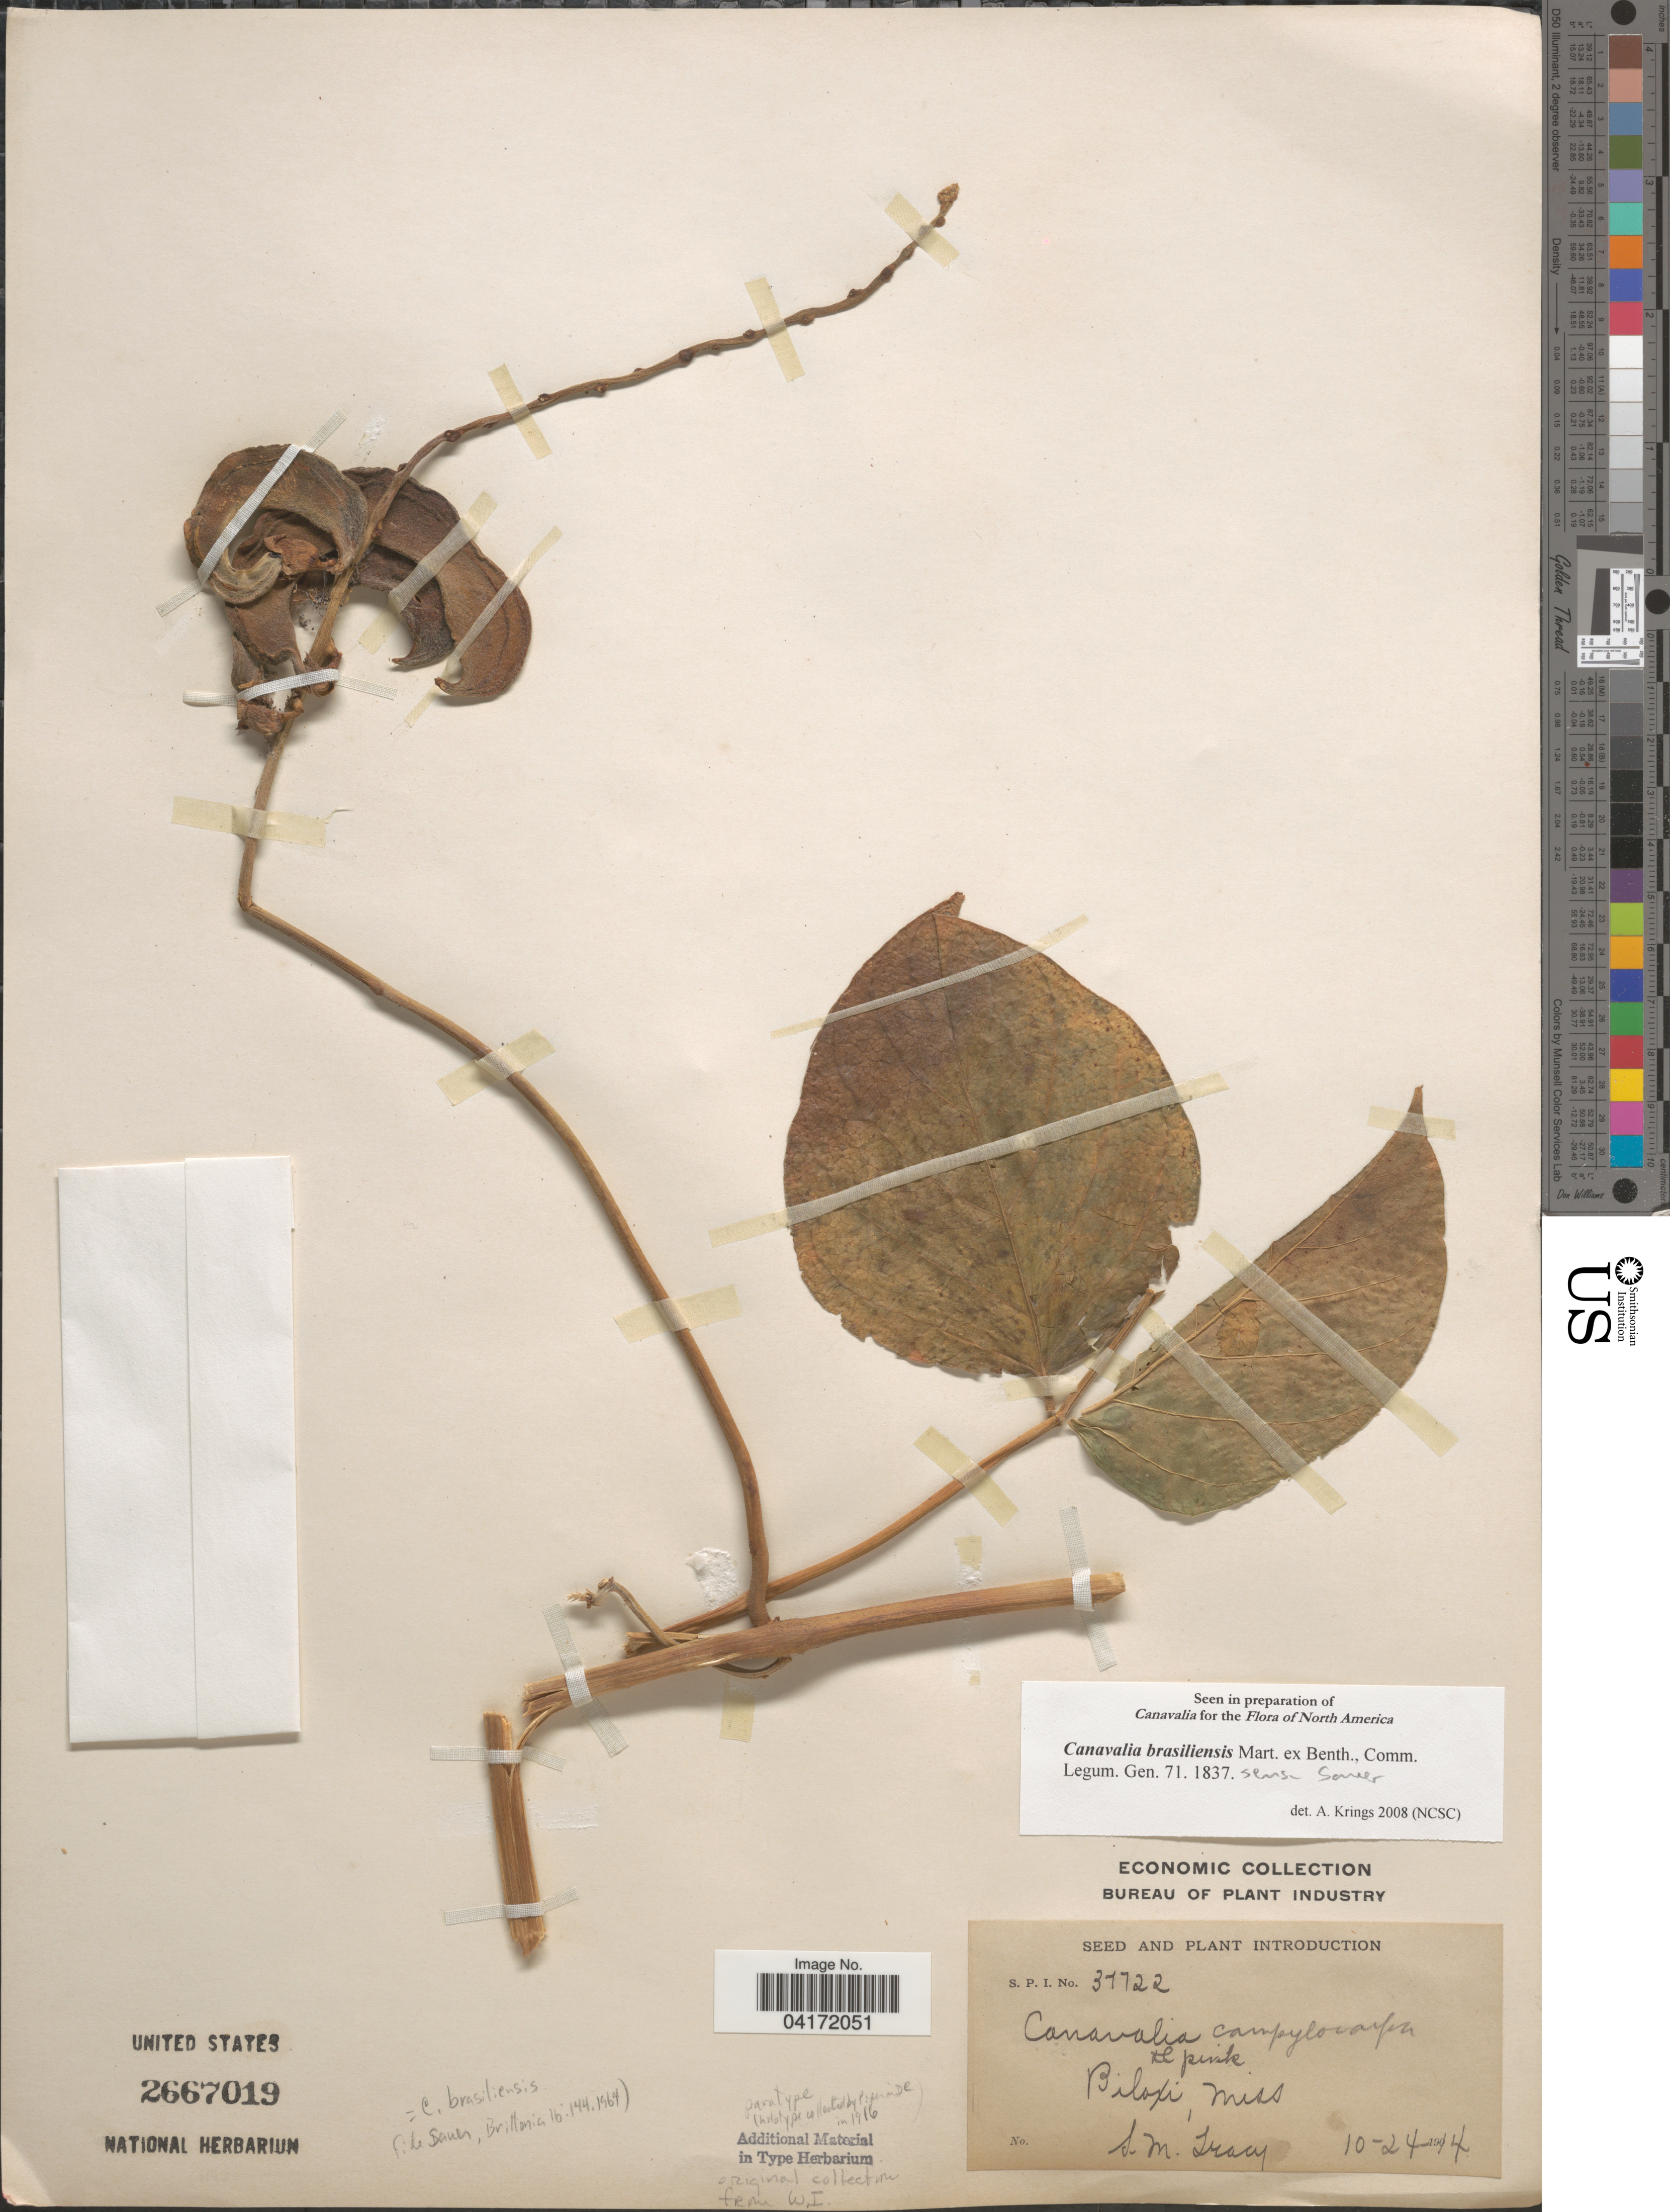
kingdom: Plantae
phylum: Tracheophyta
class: Magnoliopsida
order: Fabales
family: Fabaceae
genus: Canavalia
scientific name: Canavalia brasiliensis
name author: Mart. ex Benth.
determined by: Krings, A.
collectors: S. M. Tracy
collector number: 37722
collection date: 1914-10-24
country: United States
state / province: Mississippi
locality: Biloxi.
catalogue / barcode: US 2667019